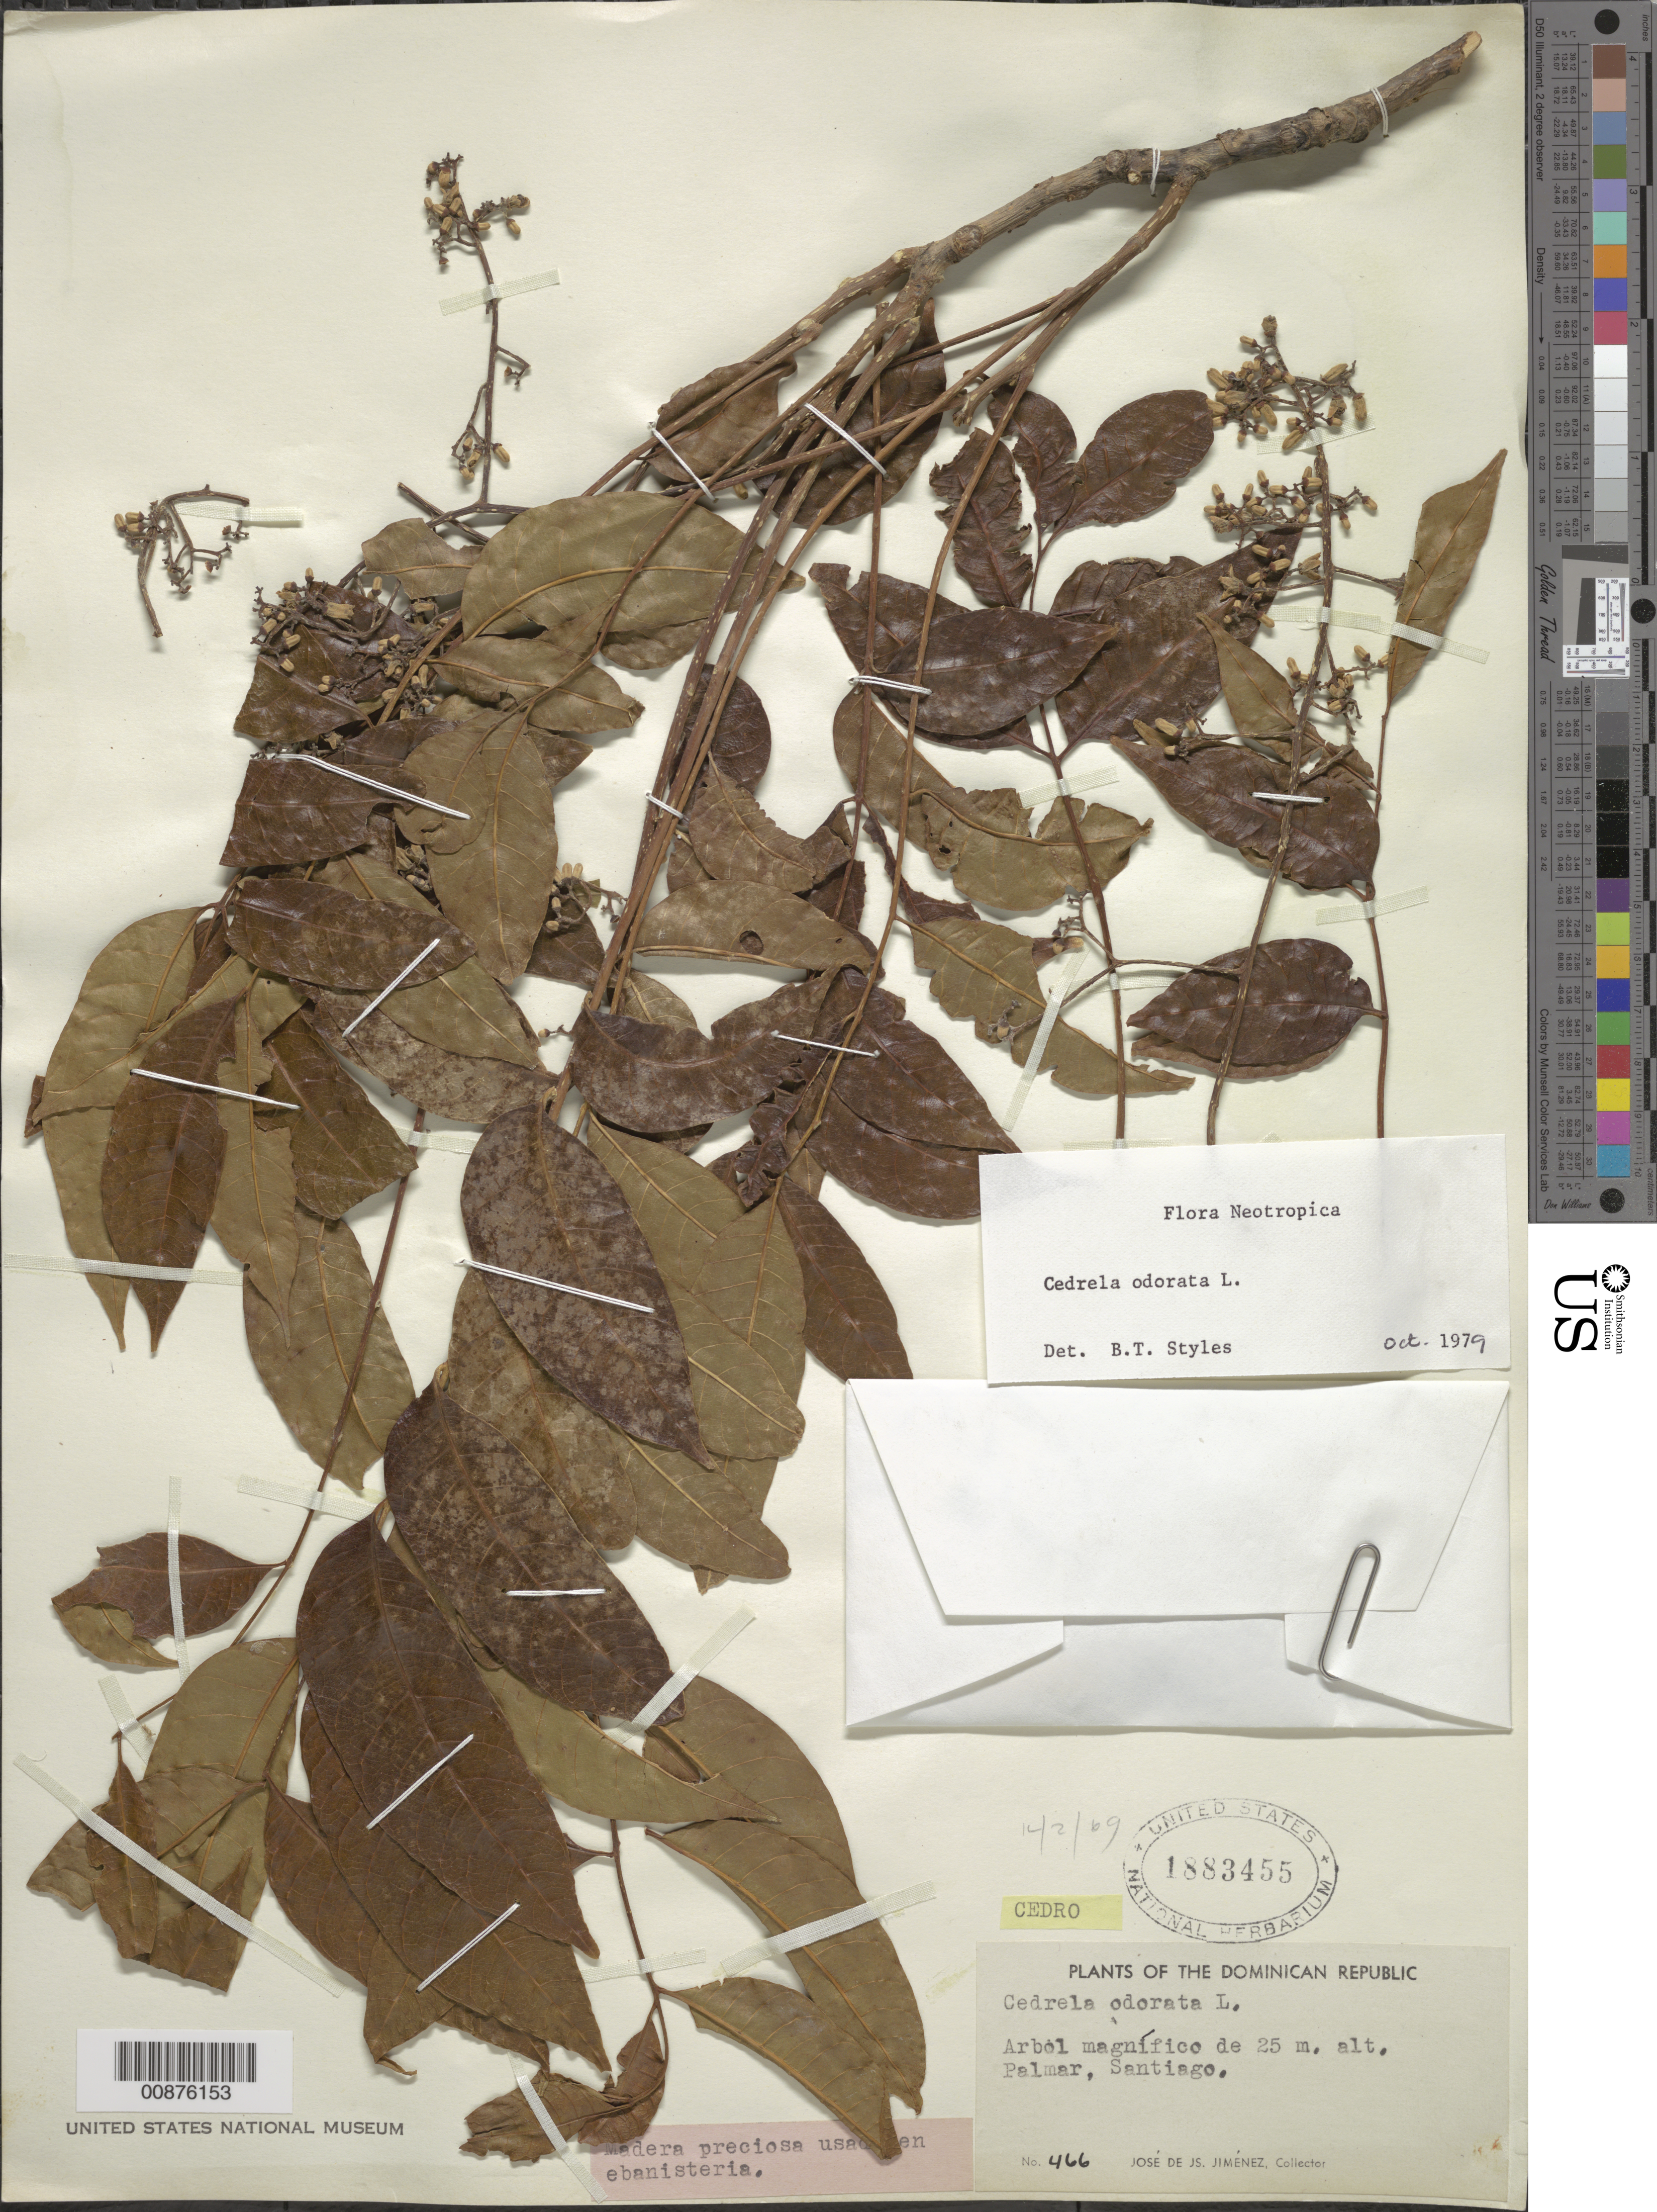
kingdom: Plantae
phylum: Tracheophyta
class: Magnoliopsida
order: Sapindales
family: Meliaceae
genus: Cedrela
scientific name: Cedrela odorata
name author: L.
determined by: Styles, B. T.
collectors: J. J. Jiménez Almonte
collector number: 466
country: Dominican Republic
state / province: Santiago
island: Hispaniola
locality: Palmar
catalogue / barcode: US 1883455